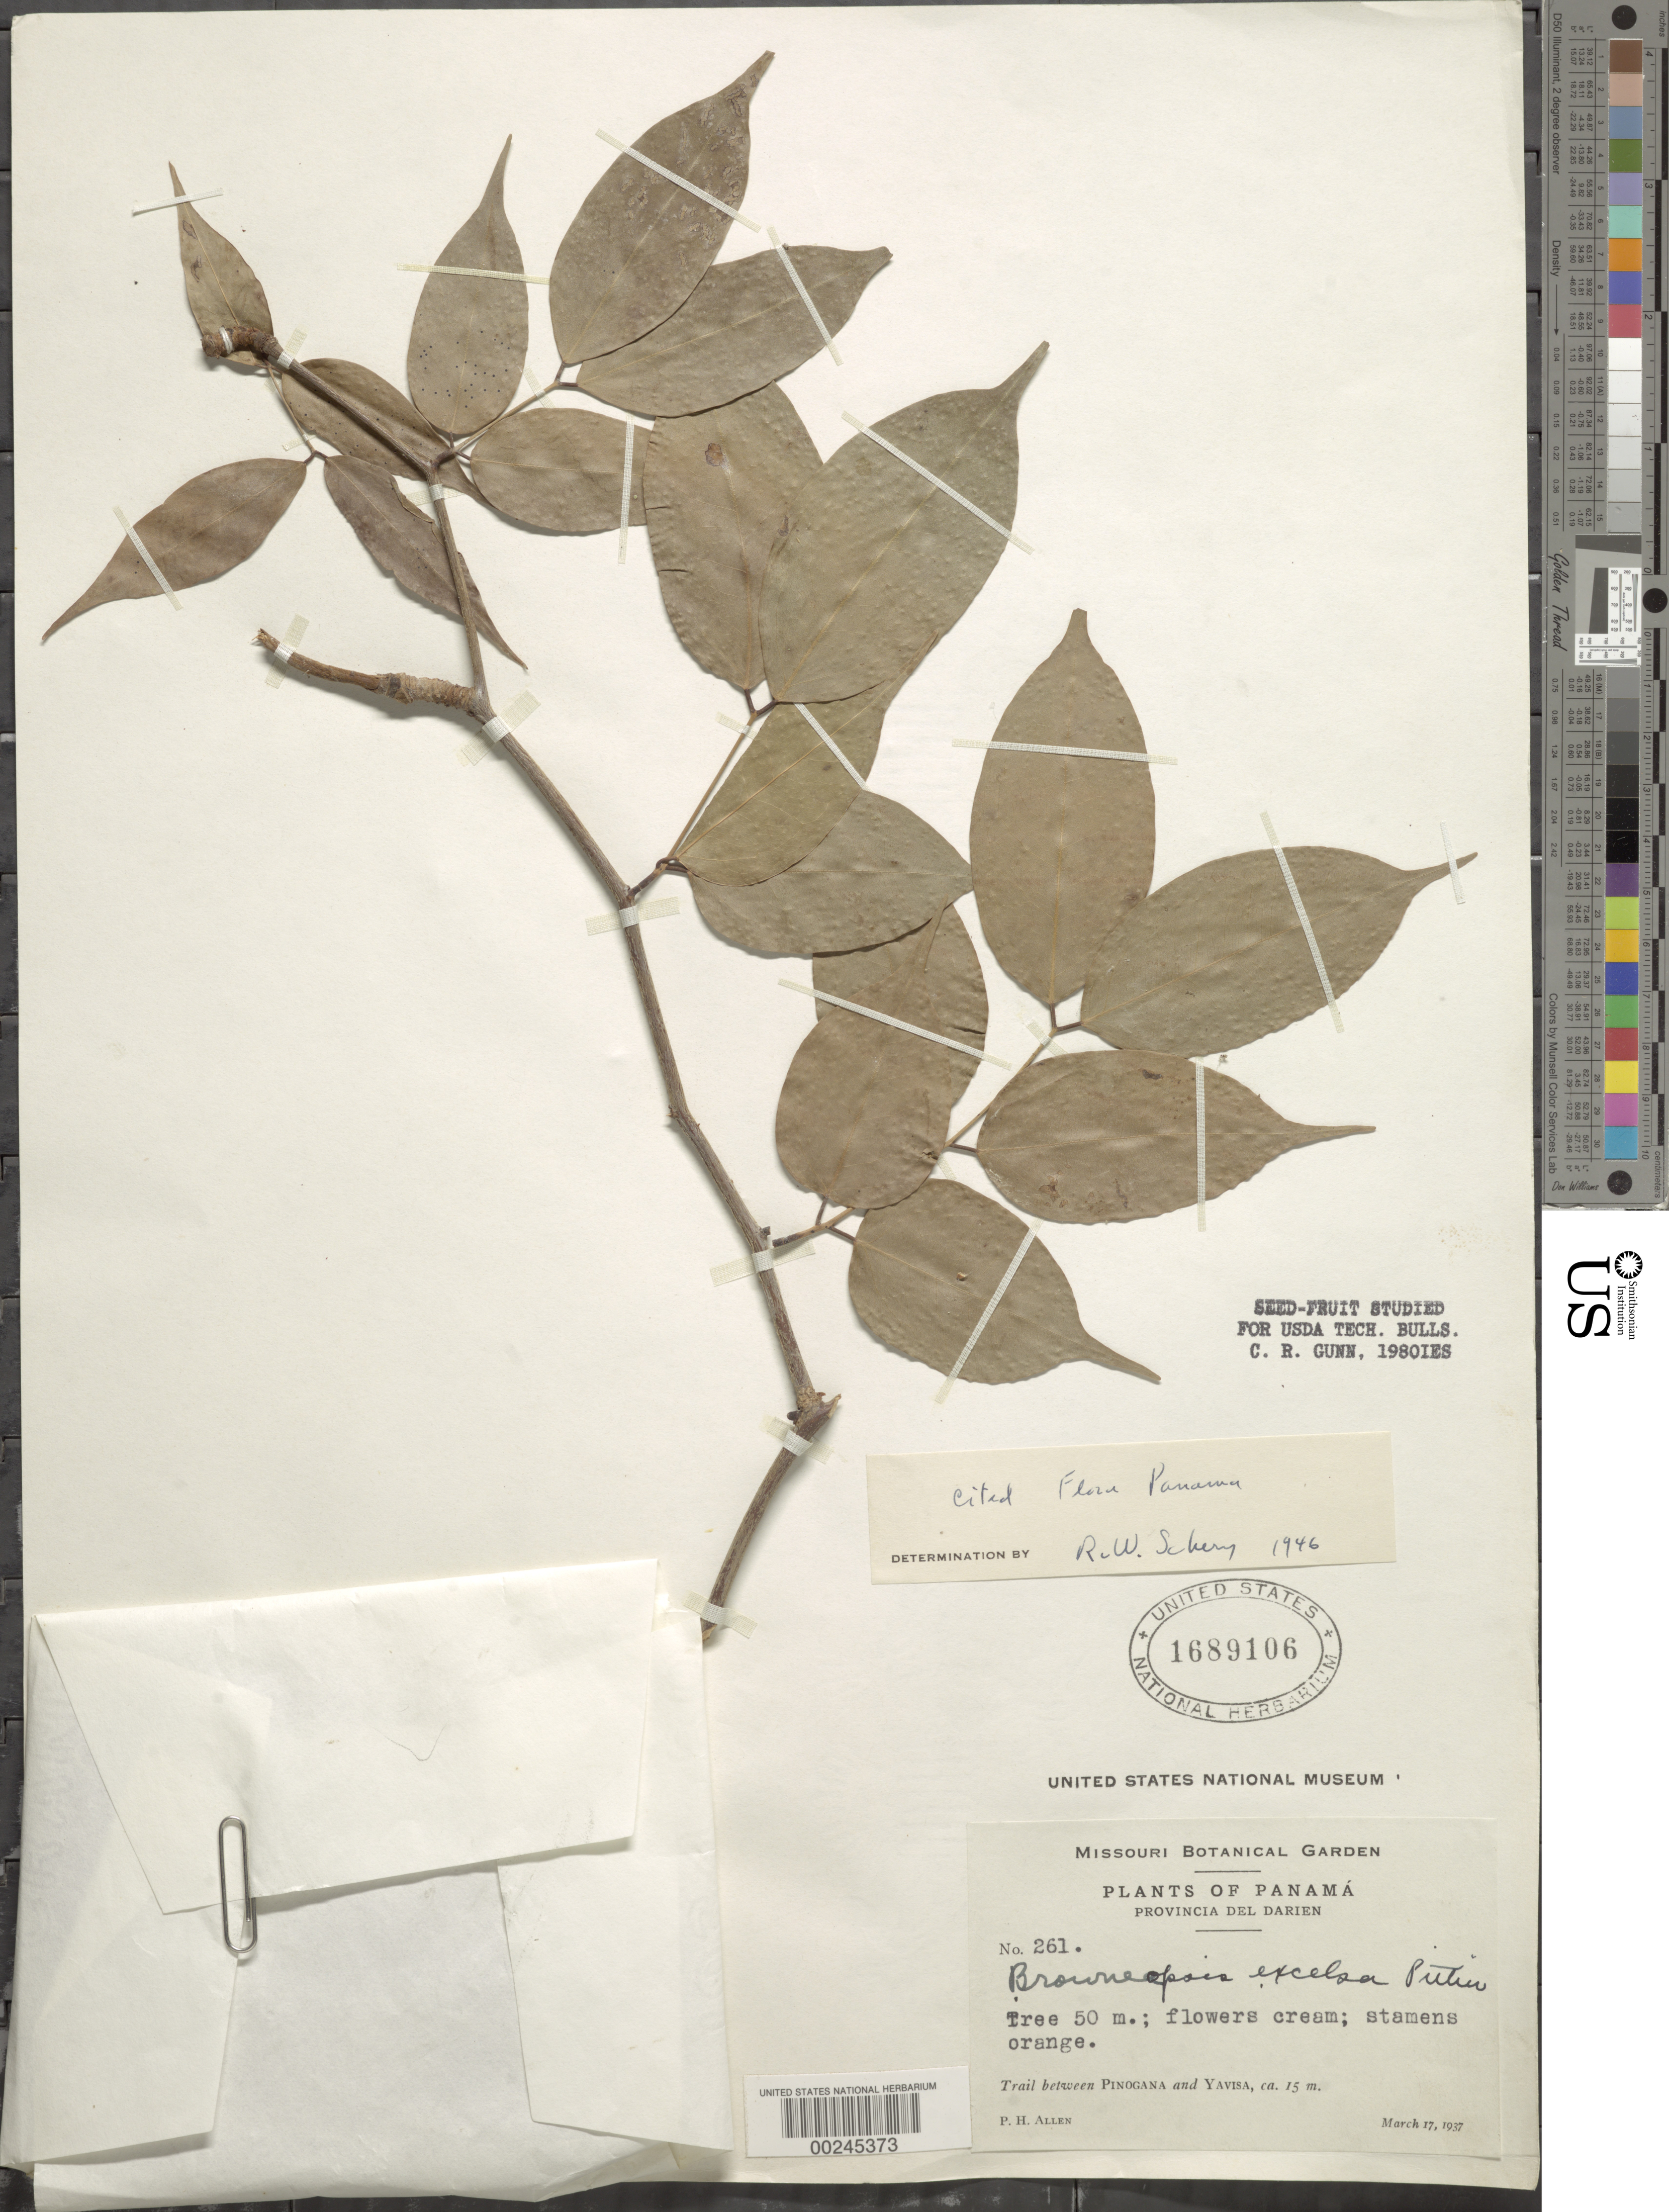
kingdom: Plantae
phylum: Tracheophyta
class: Magnoliopsida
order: Fabales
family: Fabaceae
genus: Browneopsis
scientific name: Browneopsis excelsa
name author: Pittier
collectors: P. H. Allen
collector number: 261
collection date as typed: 17 Mar 1937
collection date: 1937-03-17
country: Panama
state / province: Darién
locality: Trail between Pinogana and Yavis,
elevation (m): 15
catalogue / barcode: US 1689106